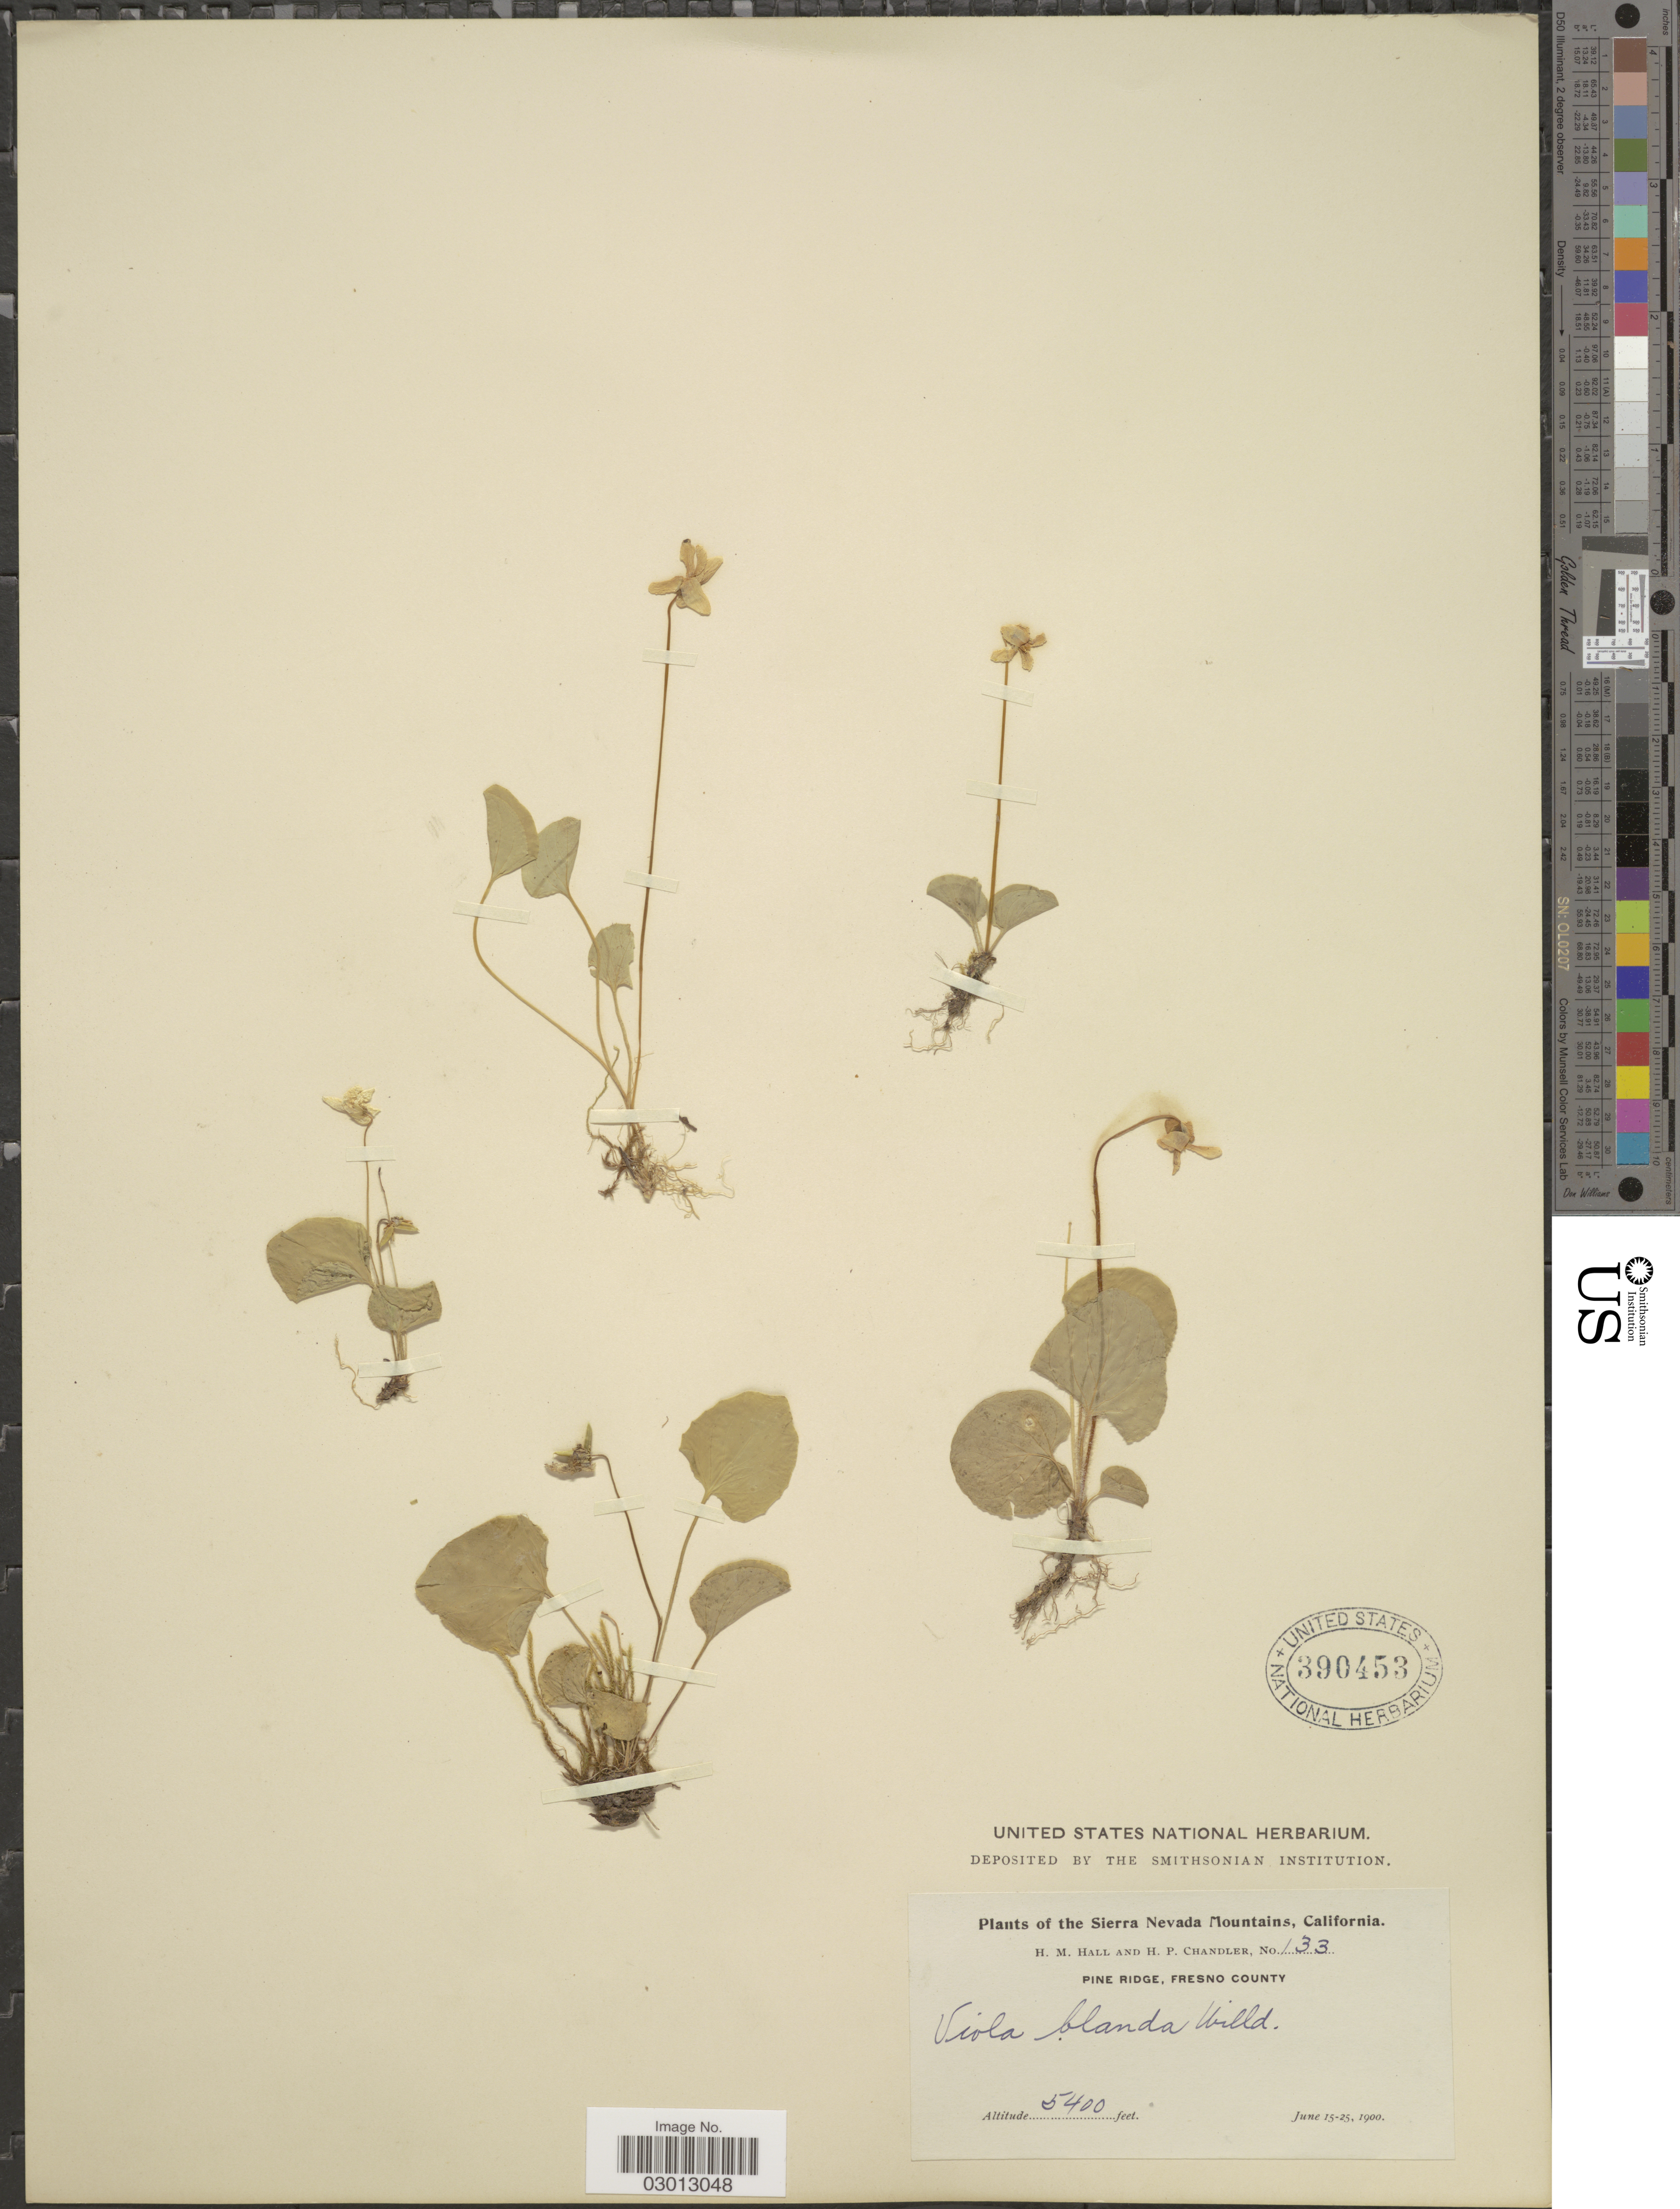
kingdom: Plantae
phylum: Tracheophyta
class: Magnoliopsida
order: Malpighiales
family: Violaceae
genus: Viola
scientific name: Viola parnassifolia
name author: Greene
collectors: H. M. Hall & H. Chandler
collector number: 133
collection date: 1900-06-15/1900-06-25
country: United States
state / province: California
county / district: Fresno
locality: The Sierra Nevada Mountains. Pine Ridge, Fresno County.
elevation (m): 1646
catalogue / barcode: US 390453